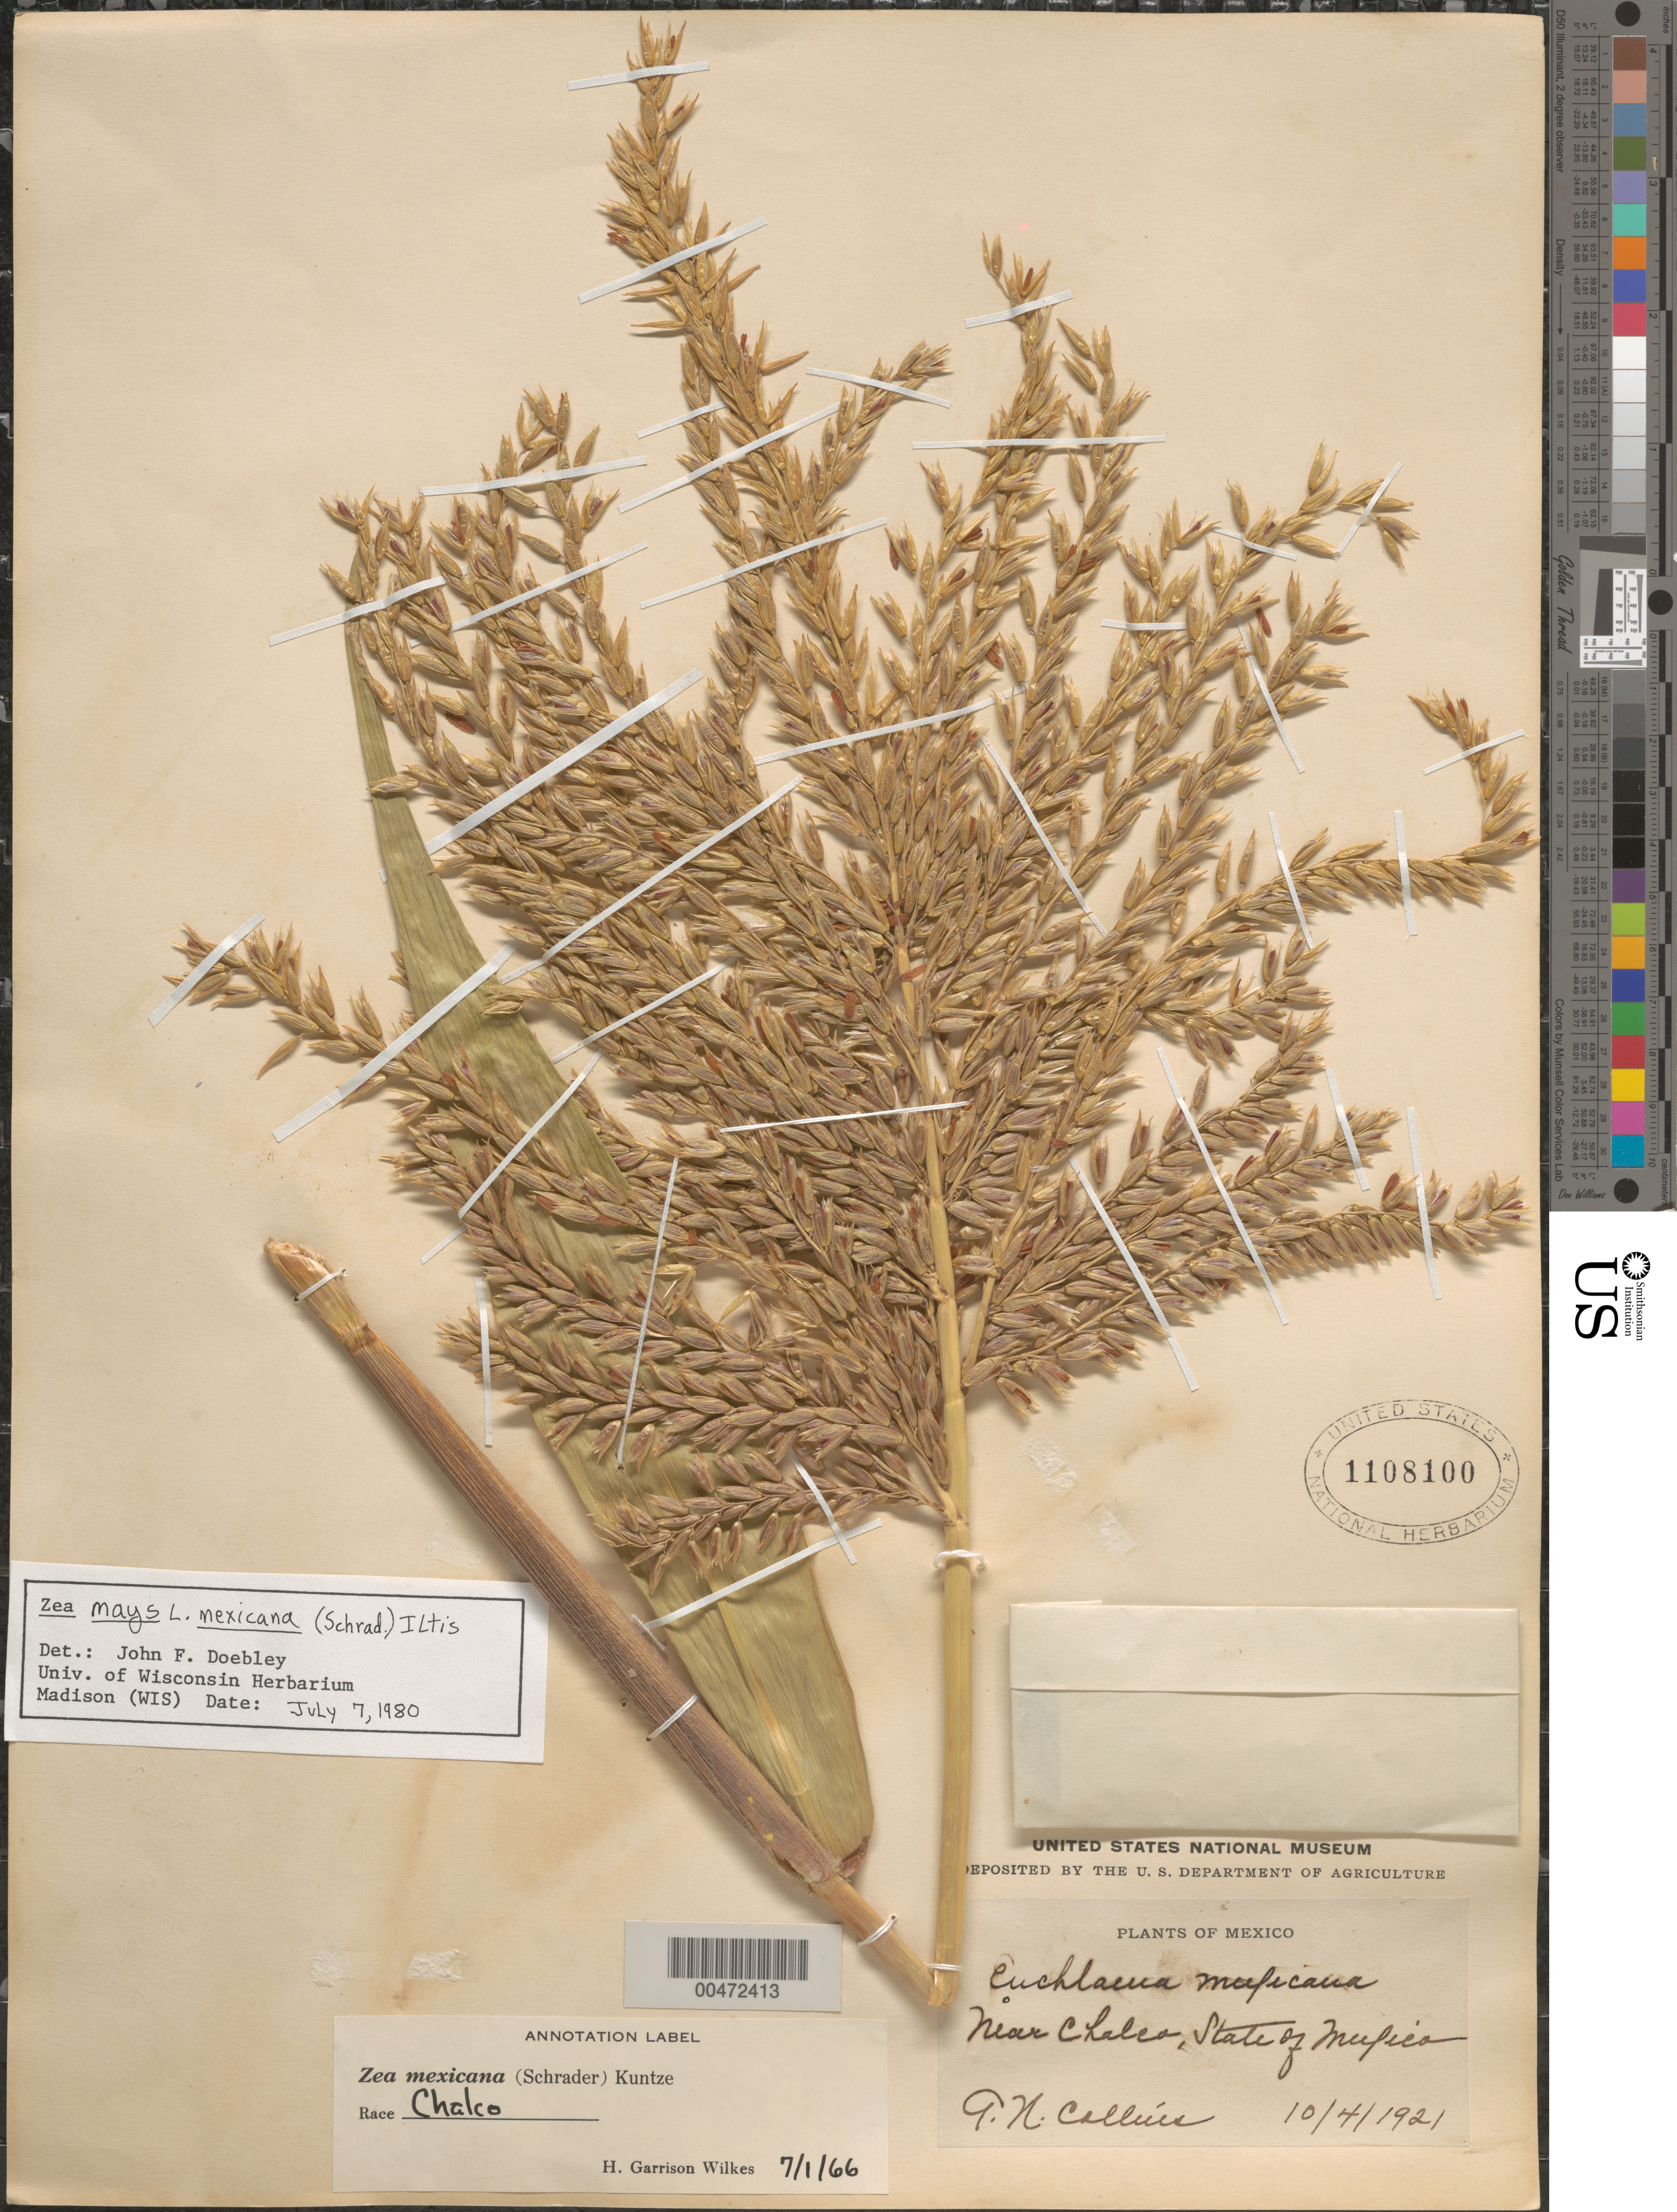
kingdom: Plantae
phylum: Tracheophyta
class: Liliopsida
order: Poales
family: Poaceae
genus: Zea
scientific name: Zea mays subsp. mexicana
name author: (Schrad.) Iltis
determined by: Doebley, John F.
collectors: G. Collins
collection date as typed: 10 Apr 1921 or 4 Oct 1921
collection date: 1921-04-10 or 1921-10-04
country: Mexico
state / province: México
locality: Near Chalco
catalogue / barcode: US 1108100